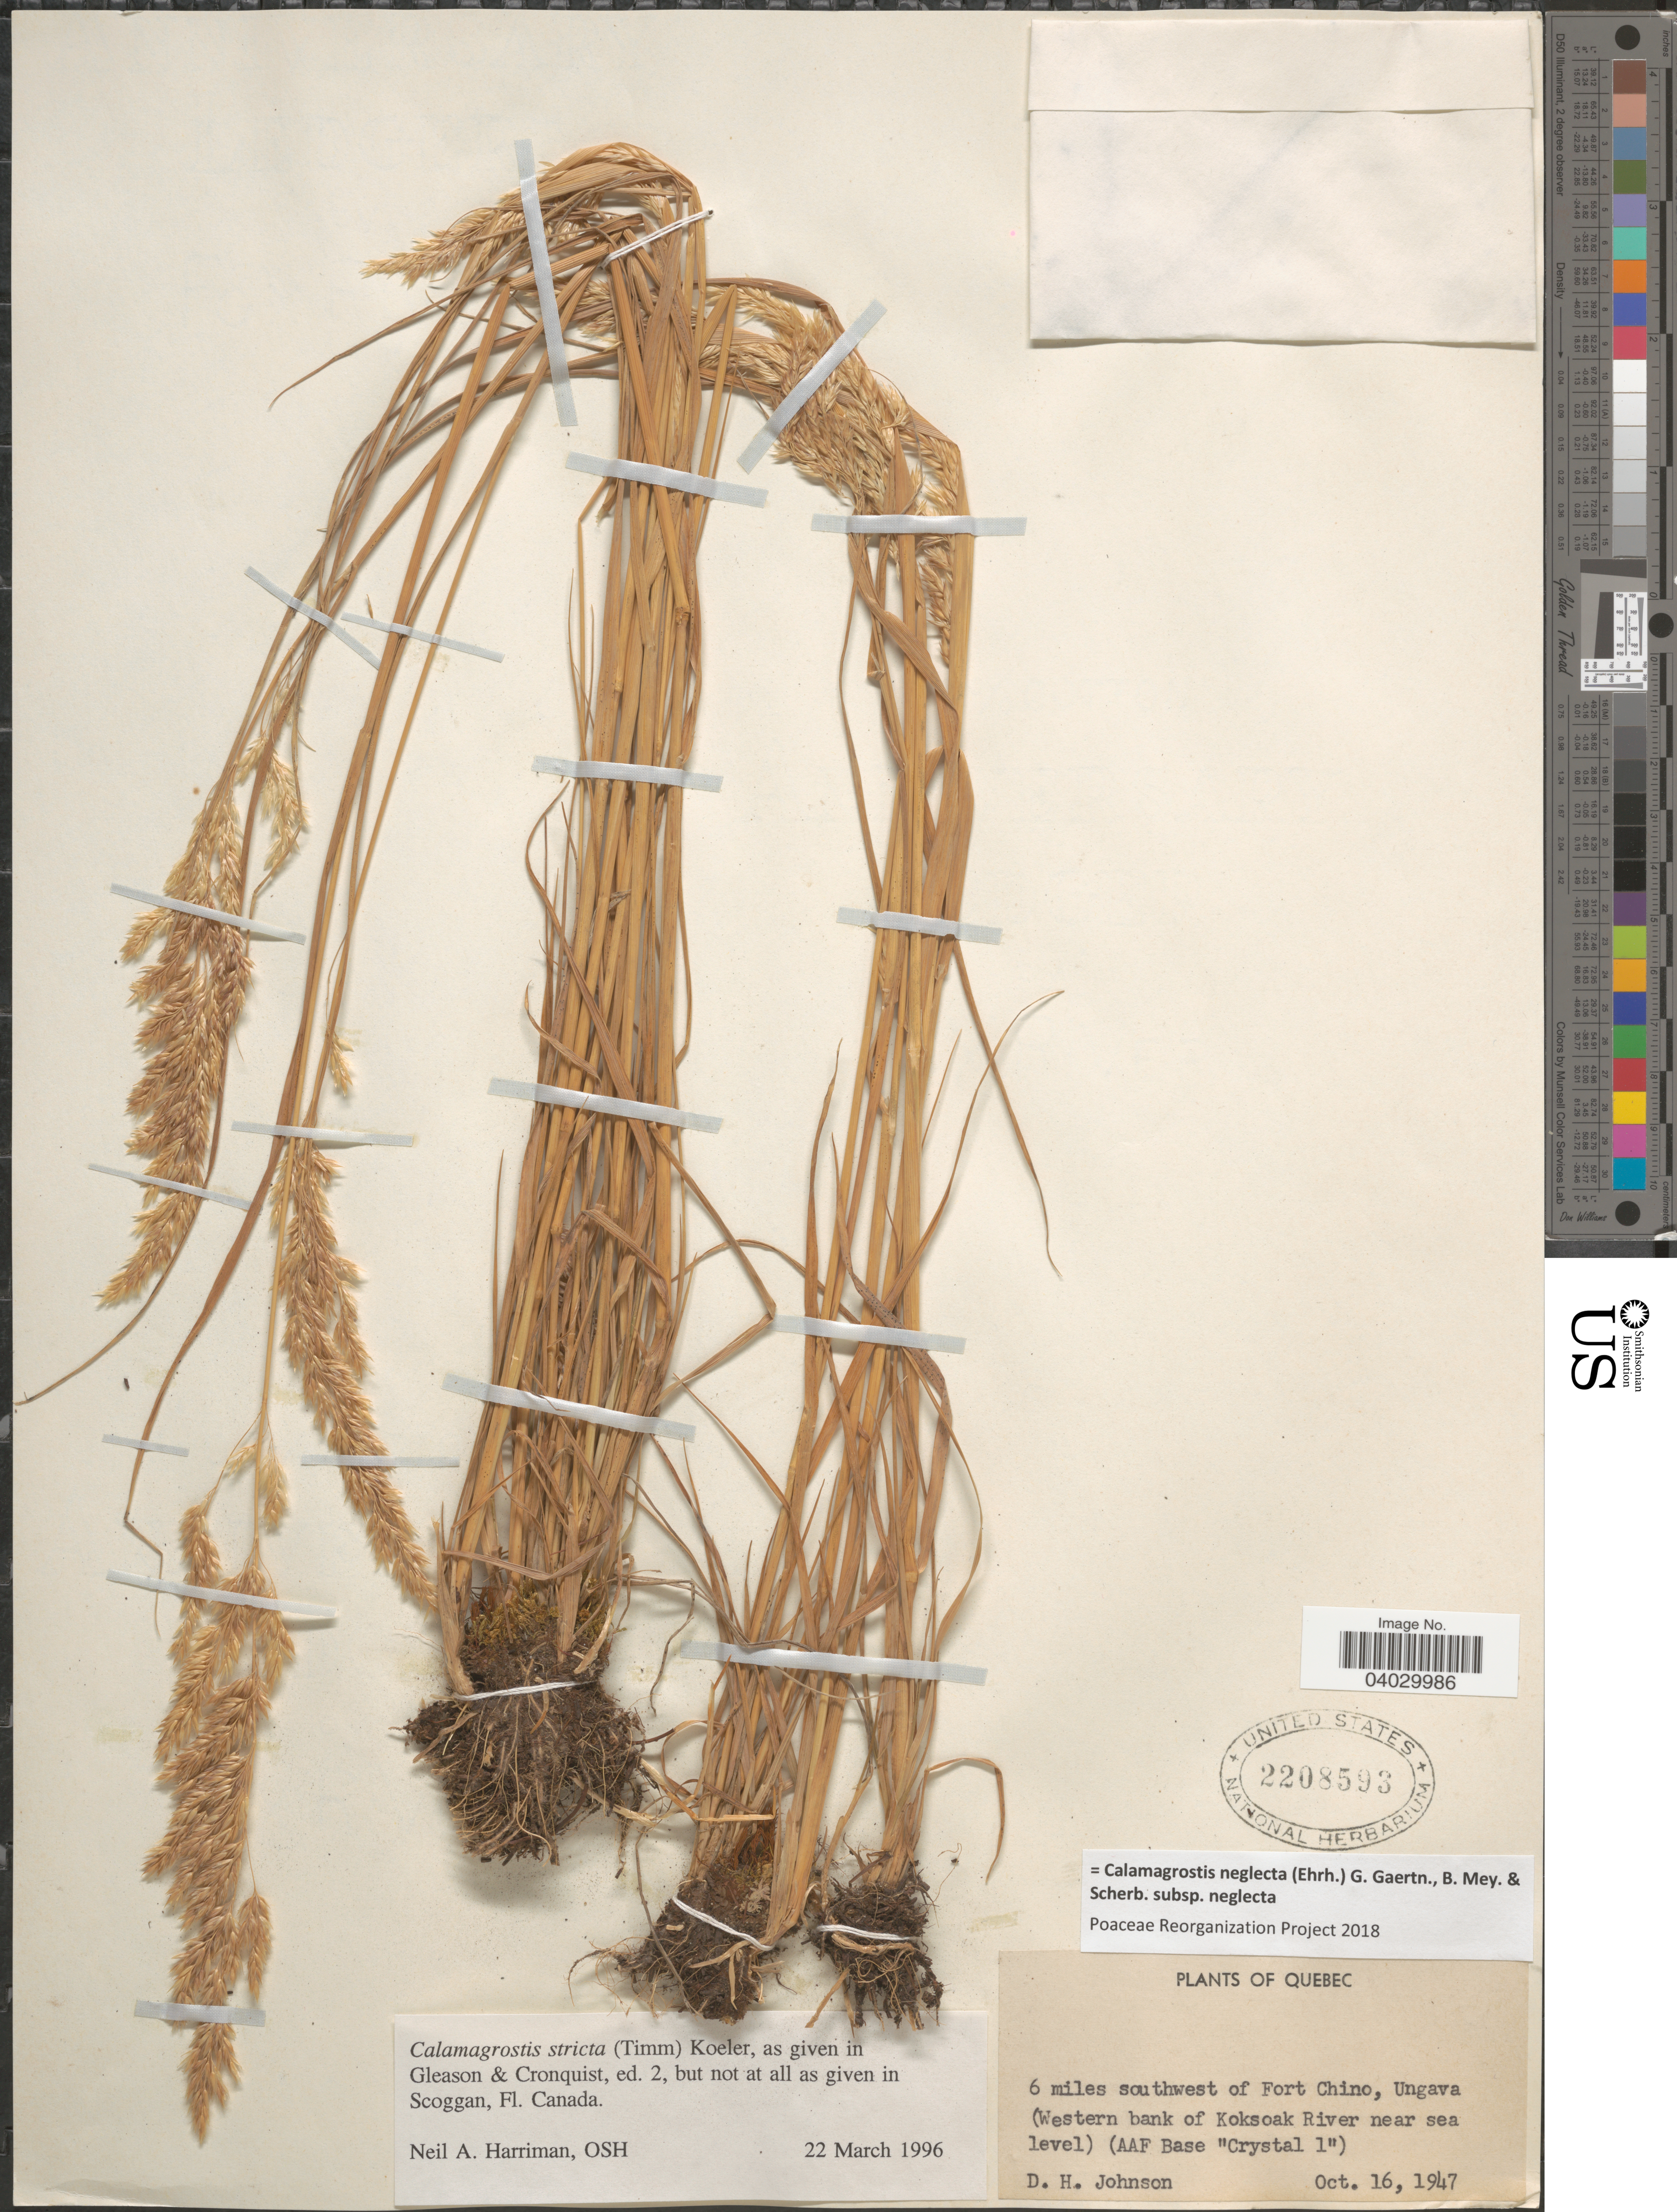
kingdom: Plantae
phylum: Tracheophyta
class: Liliopsida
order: Poales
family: Poaceae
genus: Calamagrostis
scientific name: Calamagrostis neglecta subsp. neglecta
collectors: D. Johnson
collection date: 1947-10-16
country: Canada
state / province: Quebec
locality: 6 miles southwest of Fort Chino, Ungava (Western bank of Koksoak River near sea level) (AAF Base "Crystal 1").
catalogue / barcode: US 2208593